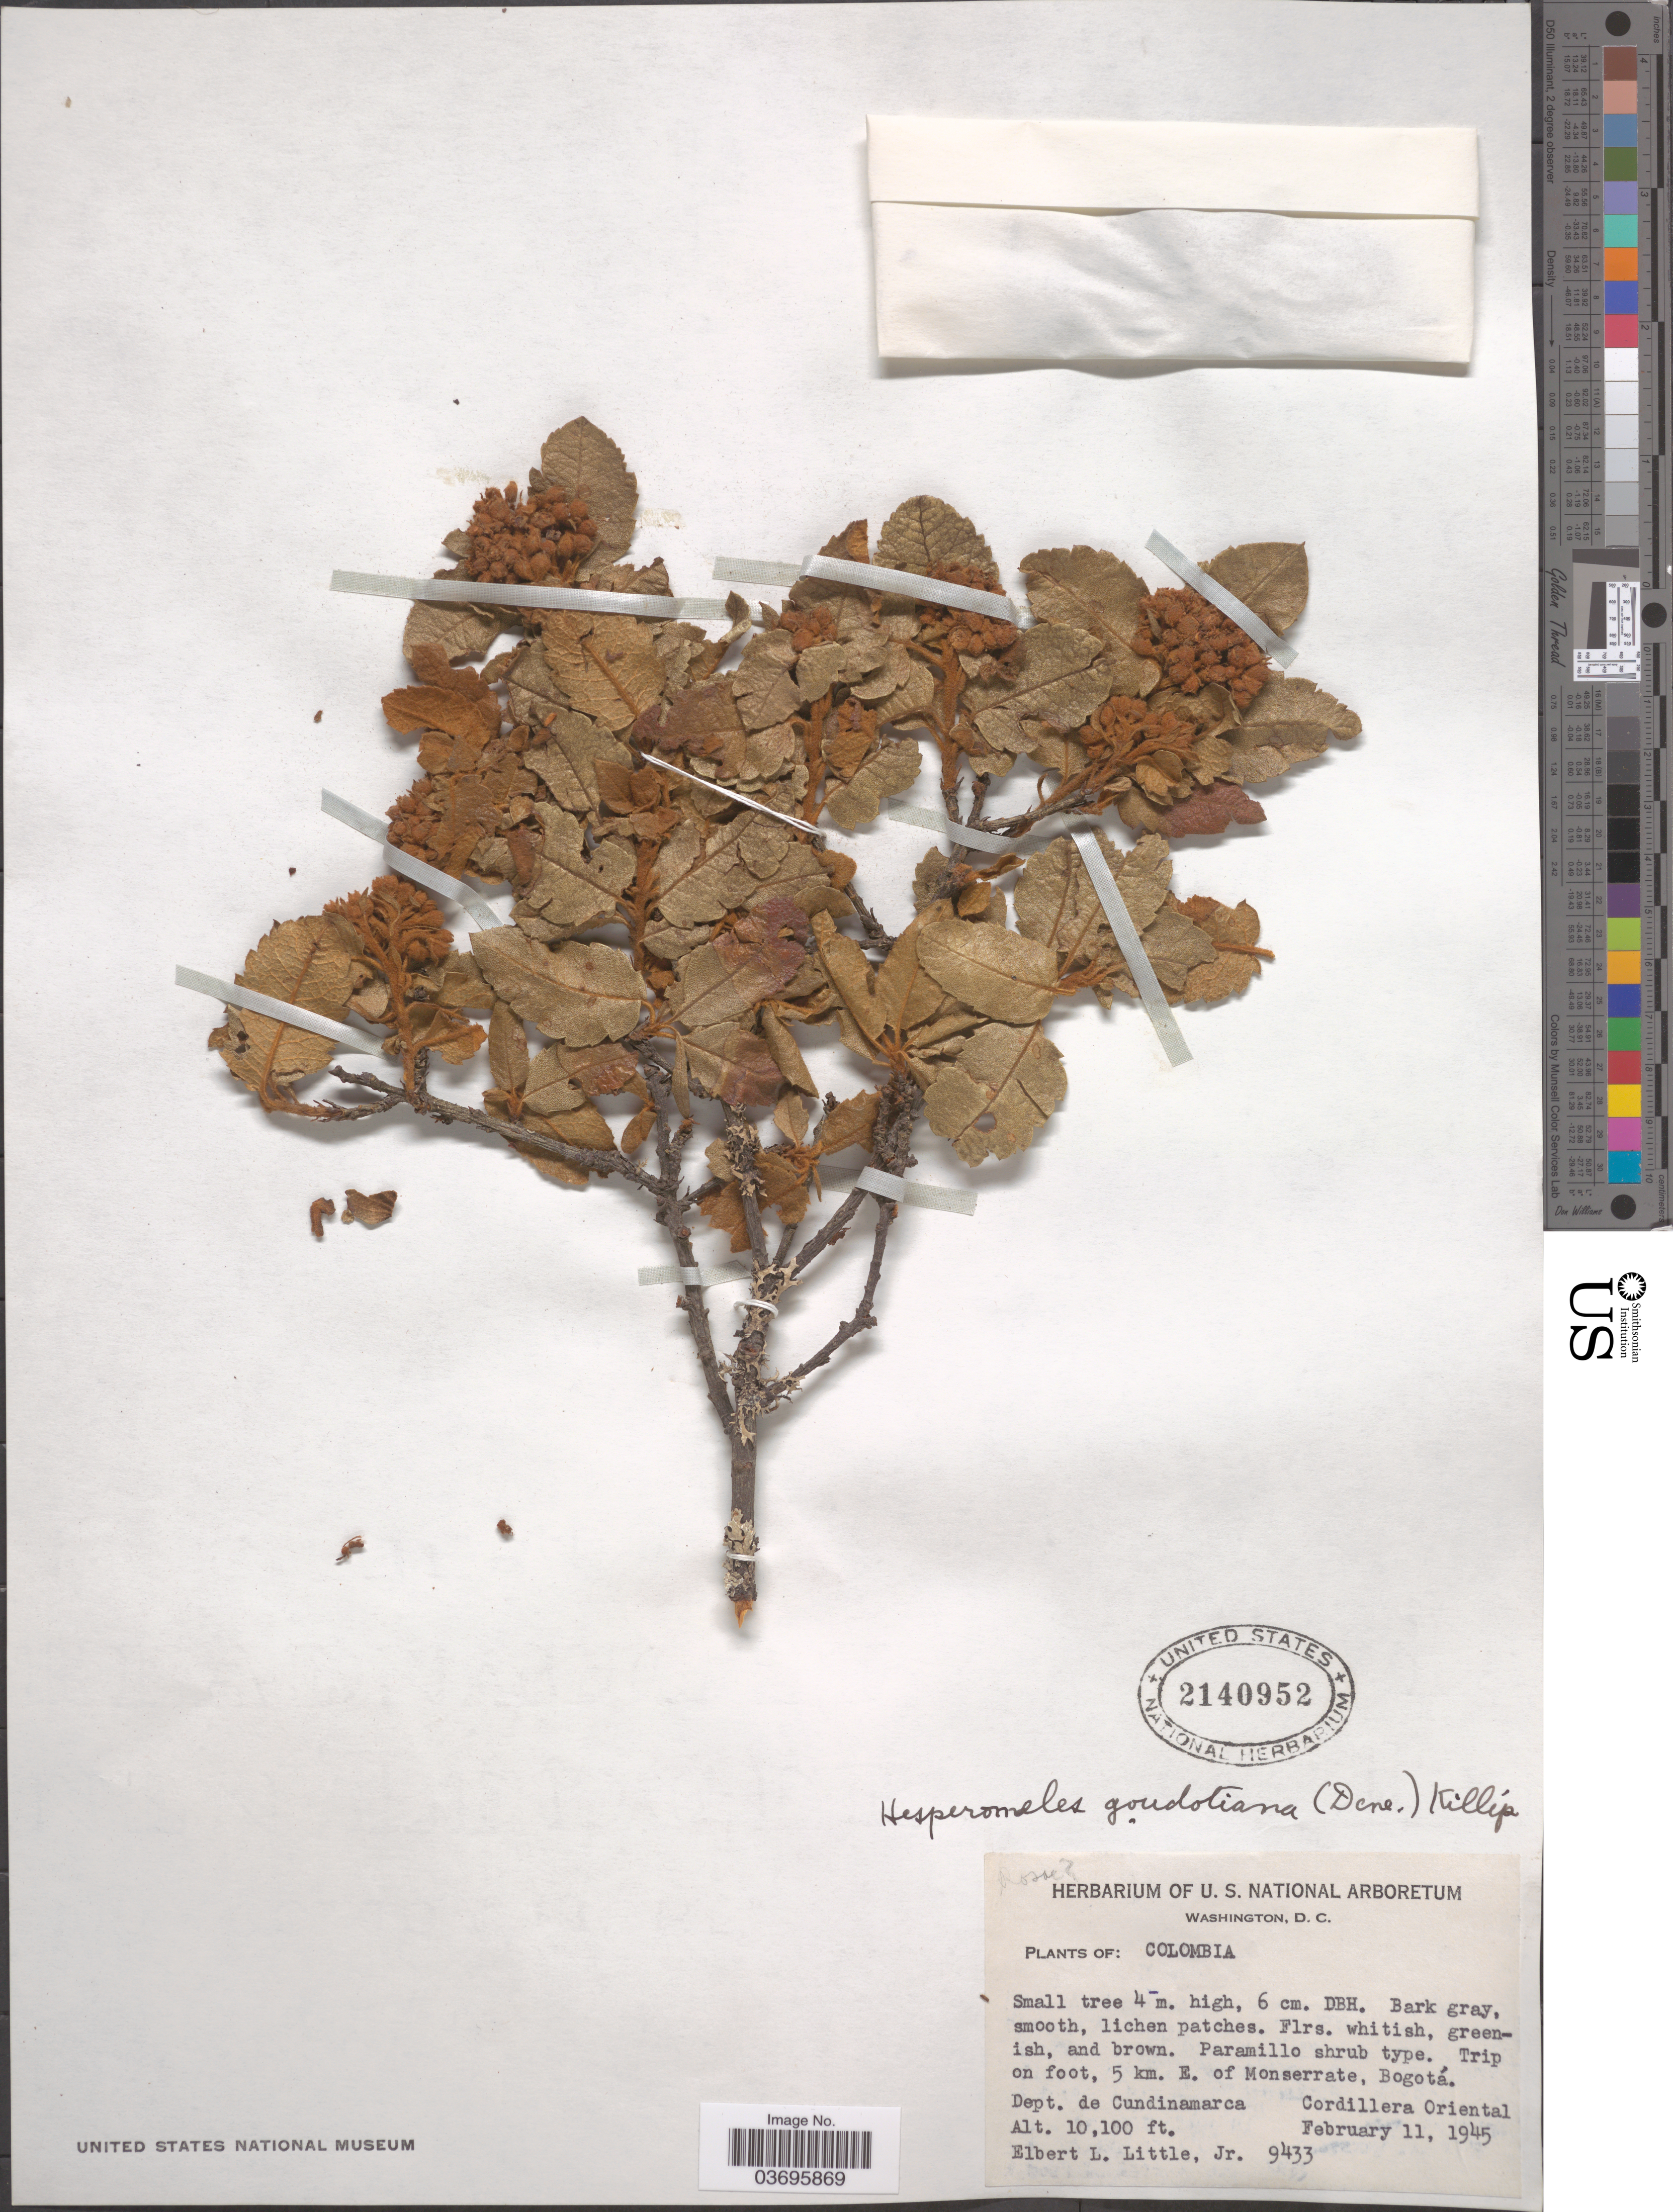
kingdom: Plantae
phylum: Tracheophyta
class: Magnoliopsida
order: Rosales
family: Rosaceae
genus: Hesperomeles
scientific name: Hesperomeles goudotiana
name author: Killip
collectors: E. L. Little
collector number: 9433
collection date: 1945-02-11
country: Colombia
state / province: Cundinamarca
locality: Trip on foot, 5 km. E. of Monserrate, Bogotá. Dept. de Cundinamarca. Cordillera Oriental.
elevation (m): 3078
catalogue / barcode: US 2140952